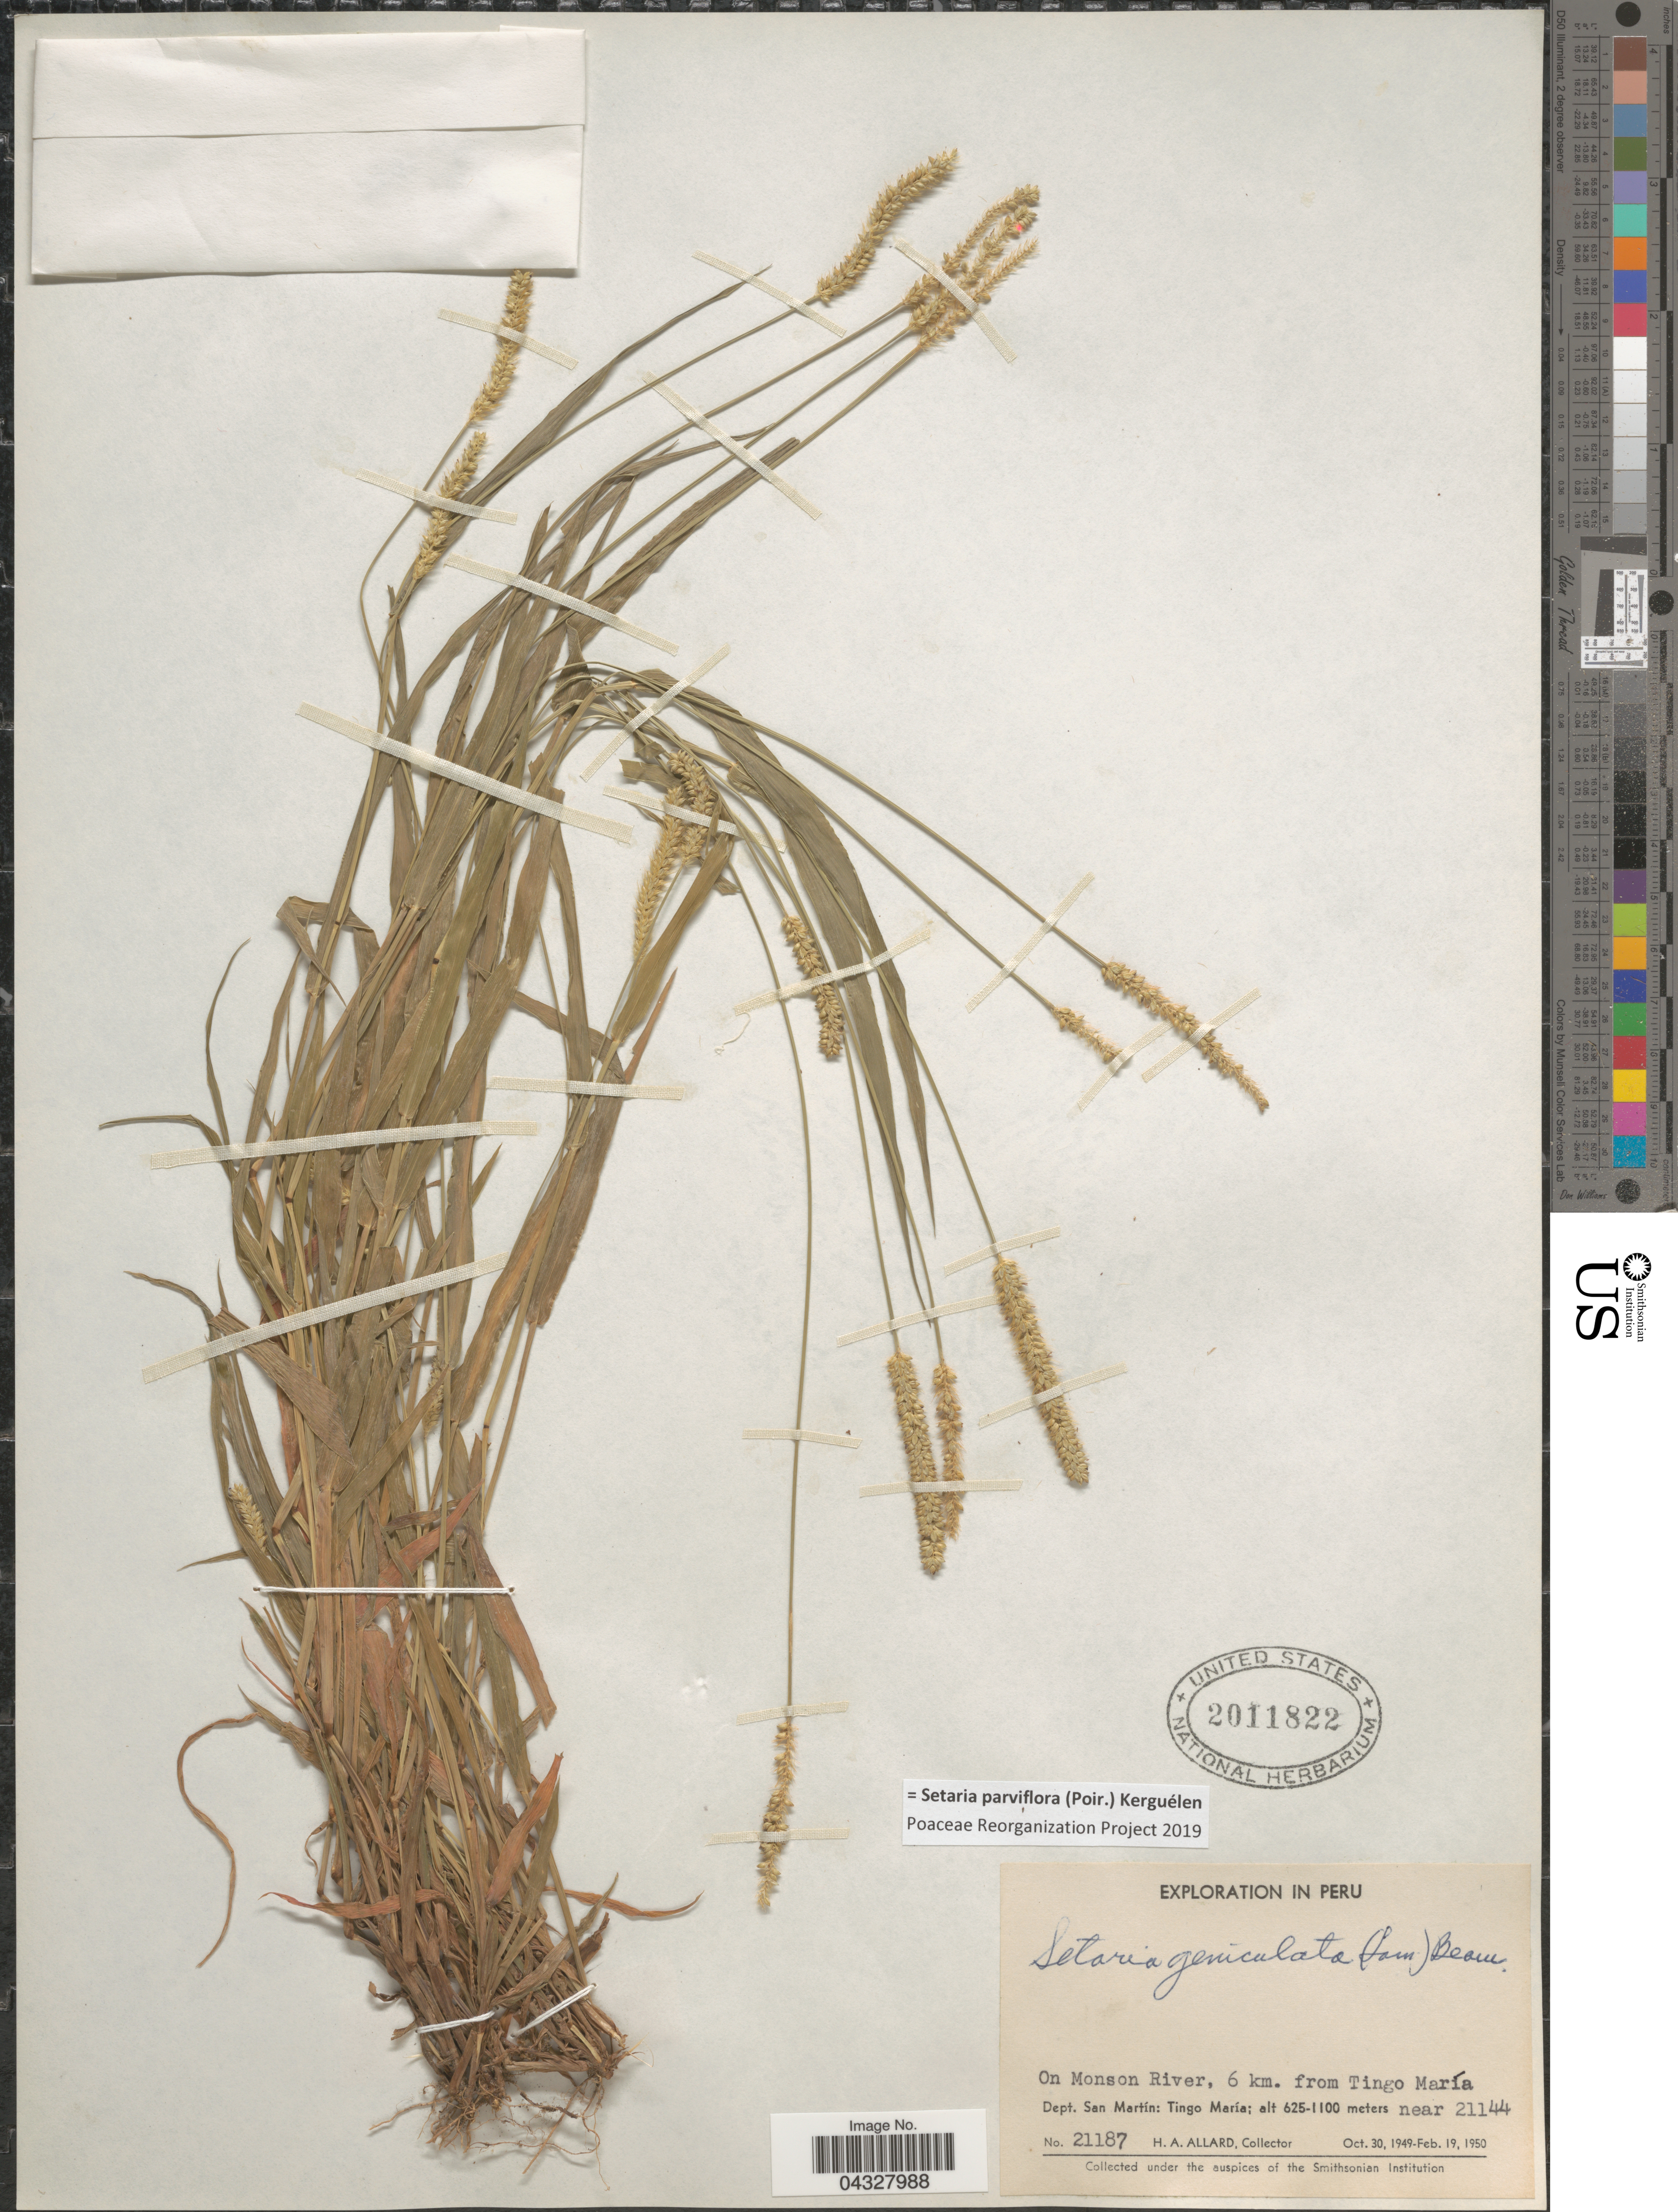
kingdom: Plantae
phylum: Tracheophyta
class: Liliopsida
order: Poales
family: Poaceae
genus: Setaria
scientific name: Setaria parviflora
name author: (Poir.) Kerguélen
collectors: H. A. Allard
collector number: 21187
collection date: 1949-10-30/1950-02-19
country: Peru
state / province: San Martín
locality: Exploration of Peru. On Monson River, 6 km. from Tingo María. Dept. San Martín: Tingo María, near 21144.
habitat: on river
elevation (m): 625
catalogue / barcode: US 2011822